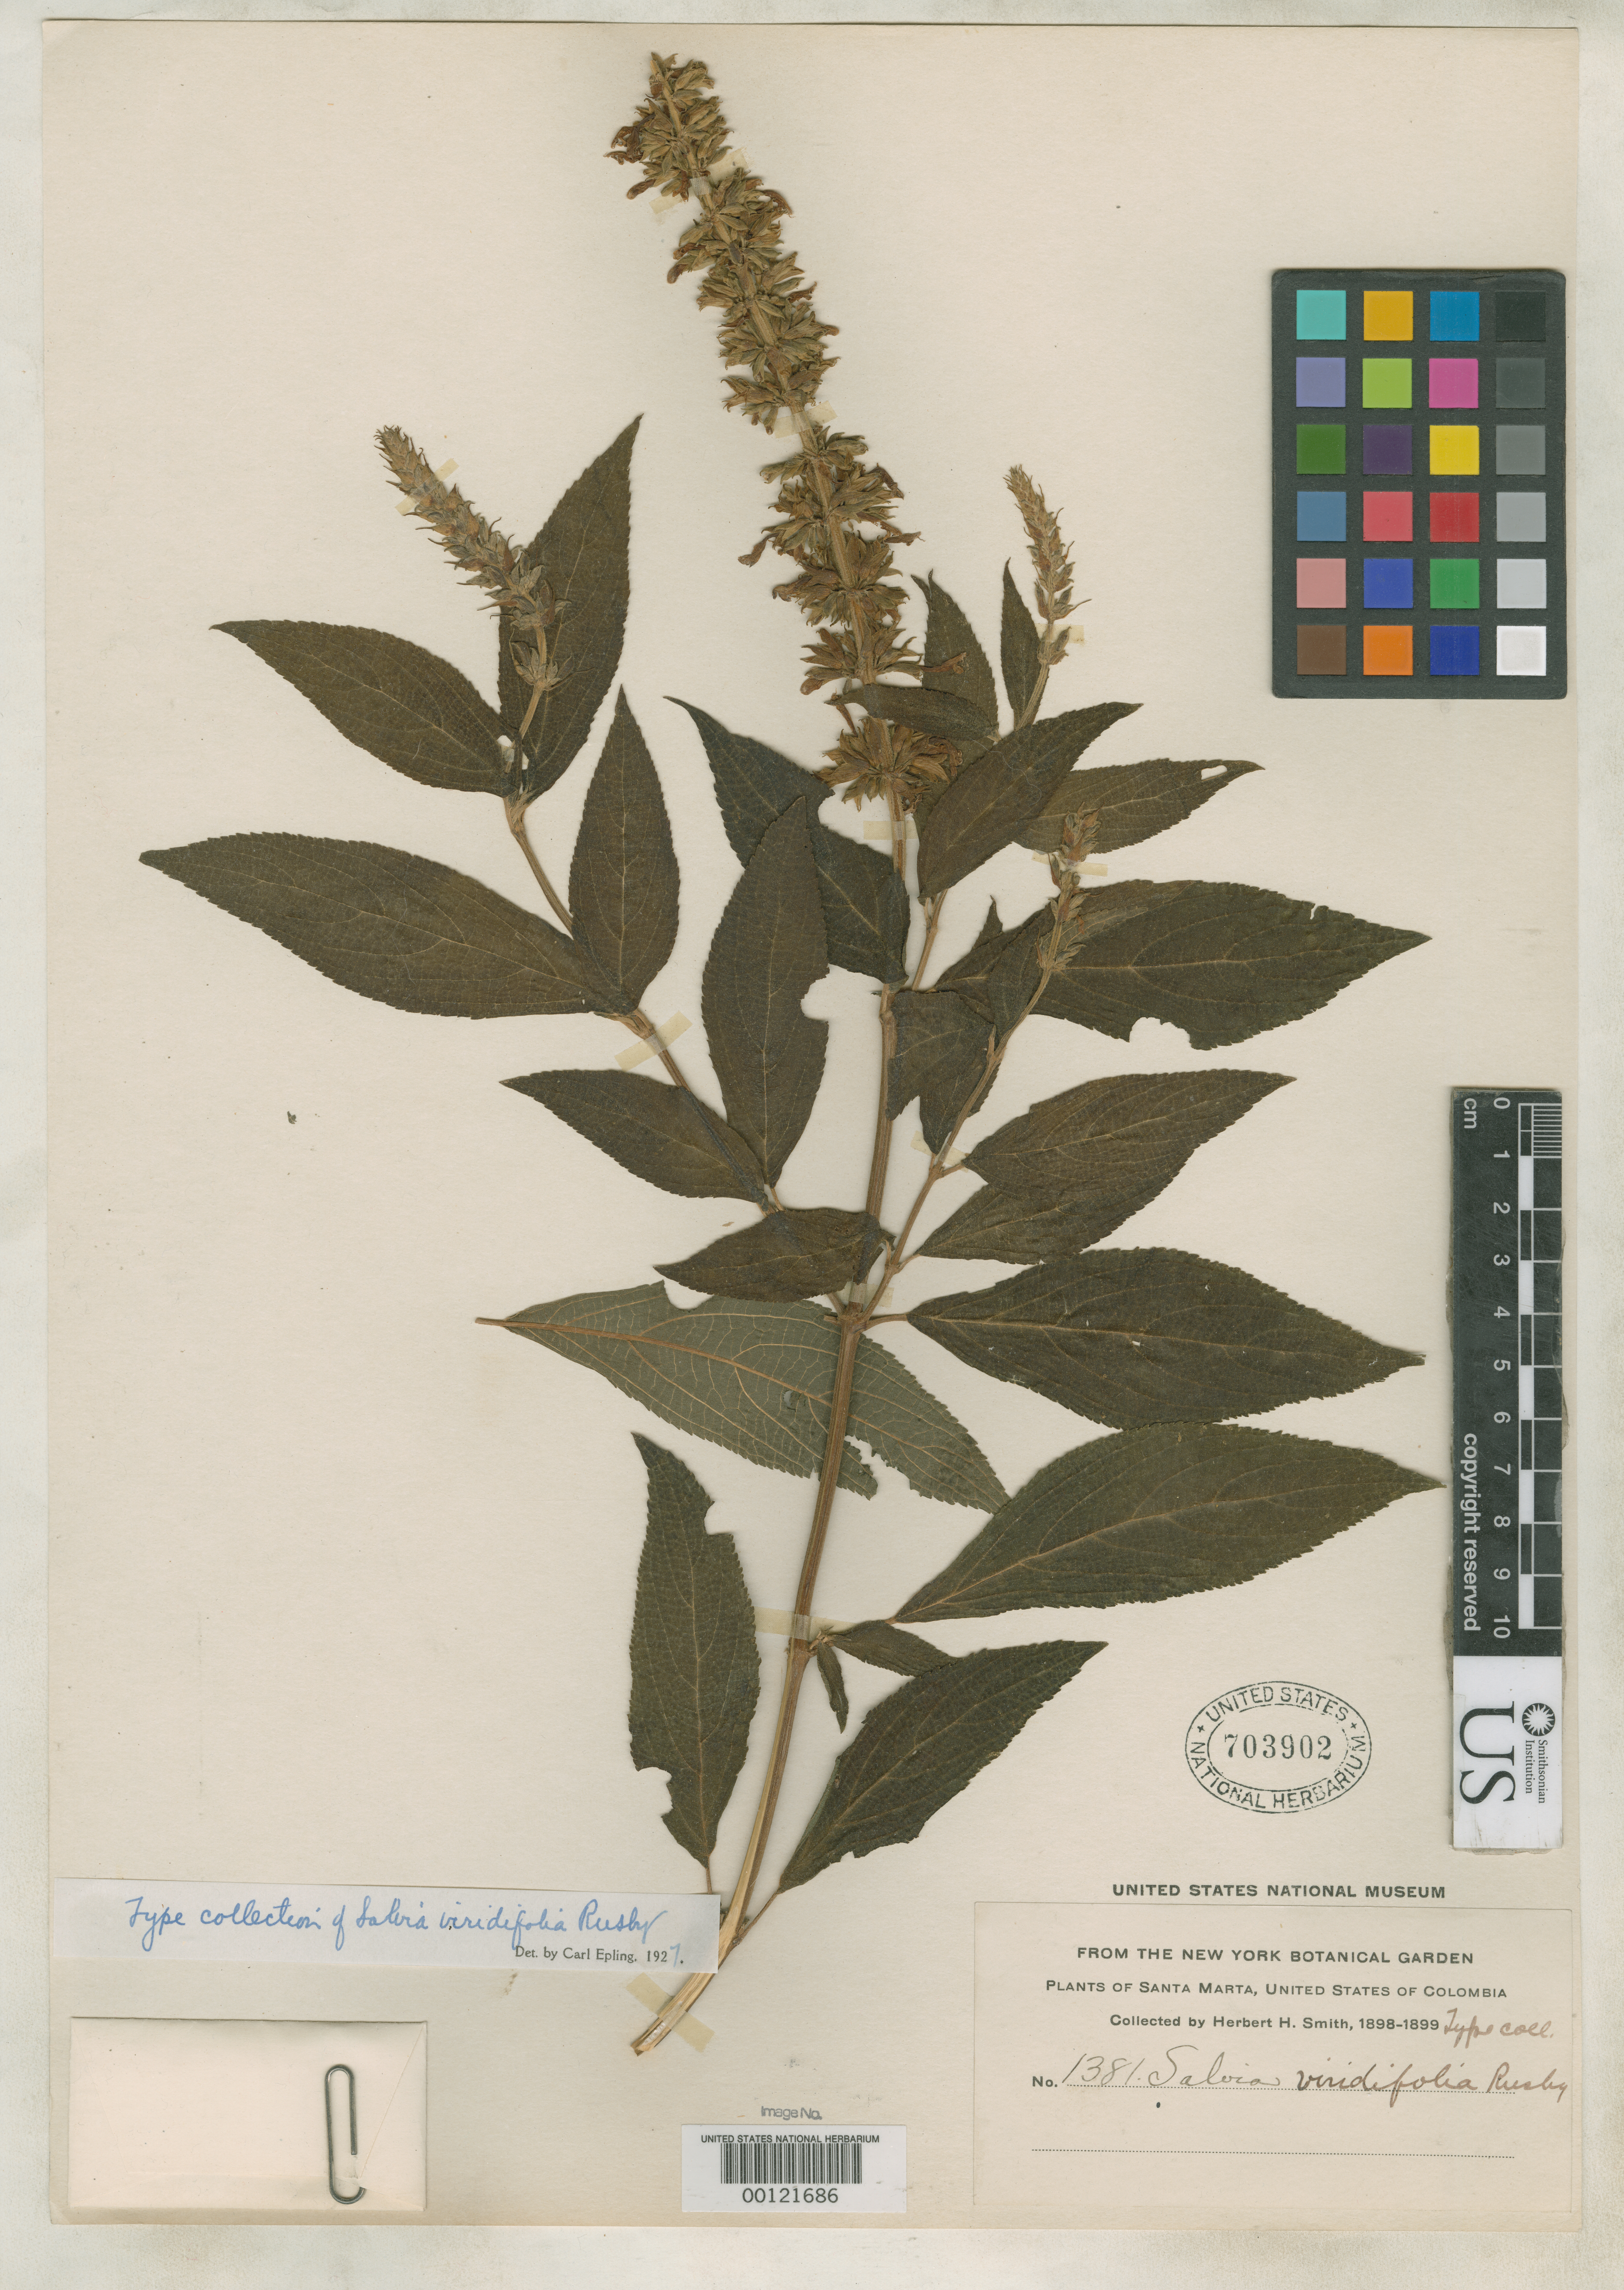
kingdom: Plantae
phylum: Tracheophyta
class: Magnoliopsida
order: Lamiales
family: Lamiaceae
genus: Salvia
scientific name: Salvia viridifolia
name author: Rusby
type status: Isotype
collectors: Herbert H. Smith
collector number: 1381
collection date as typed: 1898 to -- --- 1899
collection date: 1898/1899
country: Colombia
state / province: Magdalena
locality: Santa Marta.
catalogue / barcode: US 703902